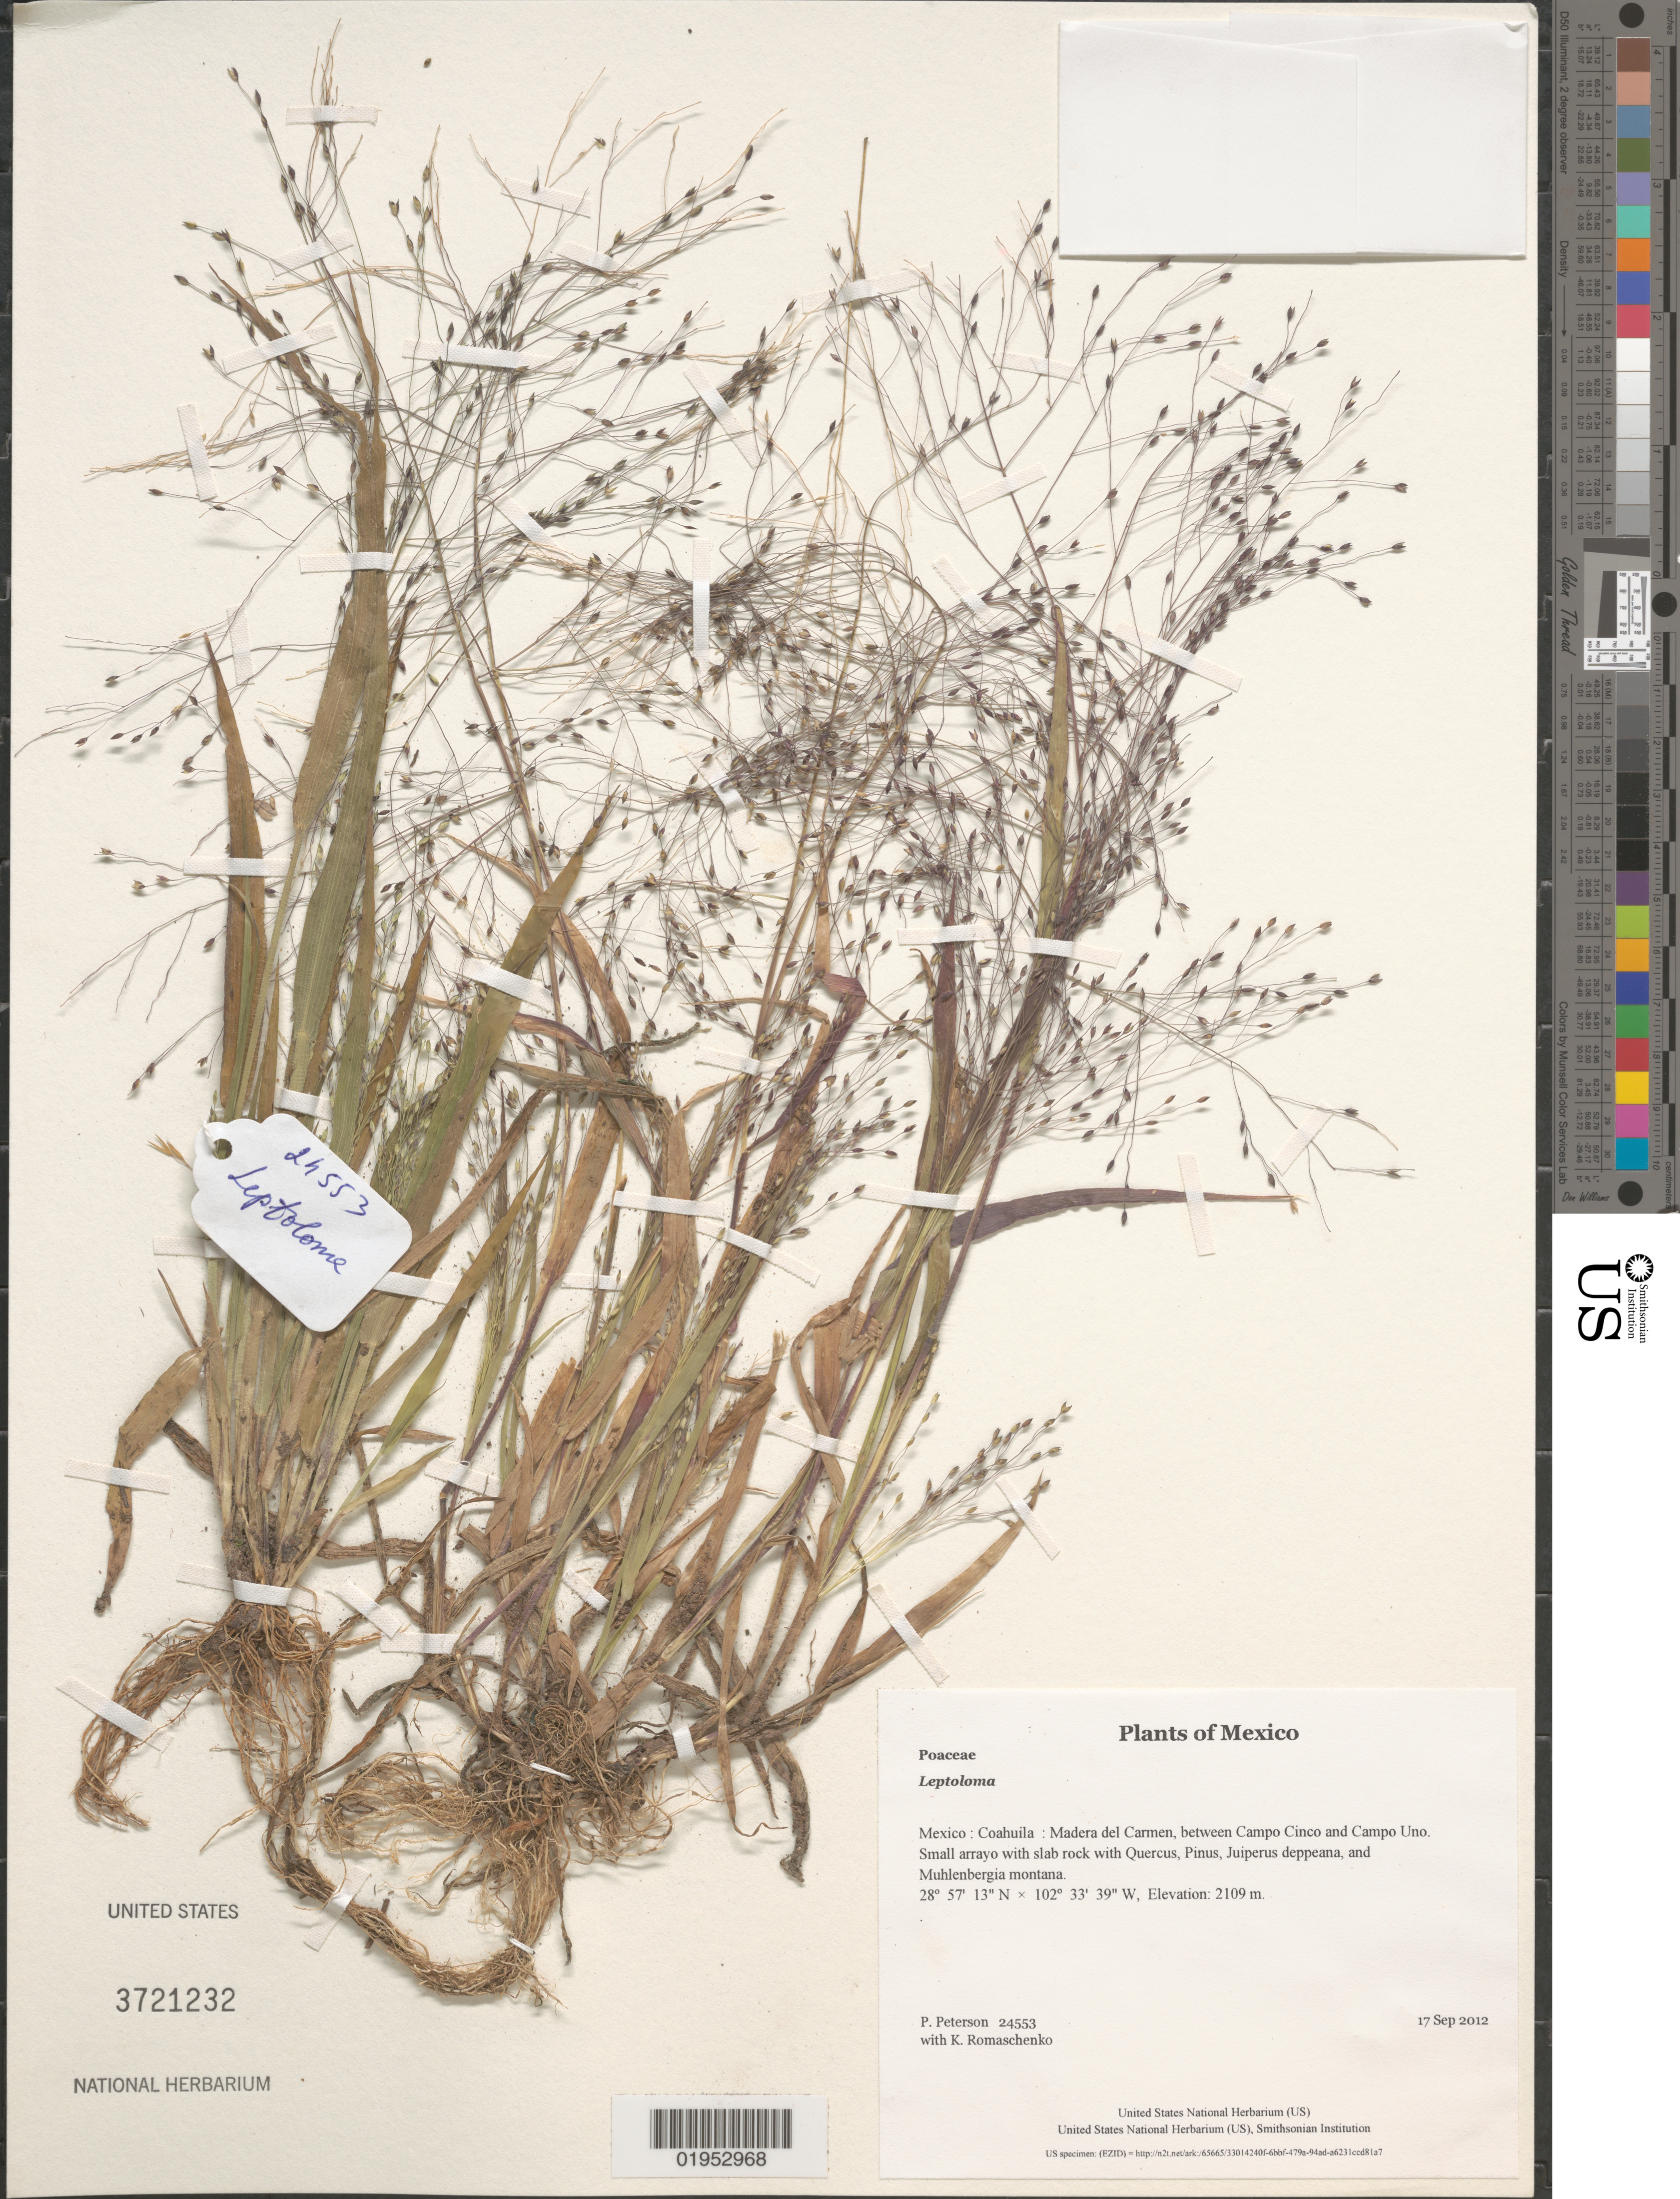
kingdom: Plantae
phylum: Tracheophyta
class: Liliopsida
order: Poales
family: Poaceae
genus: Leptoloma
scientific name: Leptoloma sp.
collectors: P. M. Peterson & K. Romaschenko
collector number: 24553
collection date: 2012-09-17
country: Mexico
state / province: Coahuila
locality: Madera del Carmen, between Campo Cinco and Campo Uno.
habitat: Small arrayo with slab rock with Quercus, Pinus, Juiperus deppeana, and Muhlenbergia montana.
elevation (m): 2109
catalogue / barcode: US 3721232